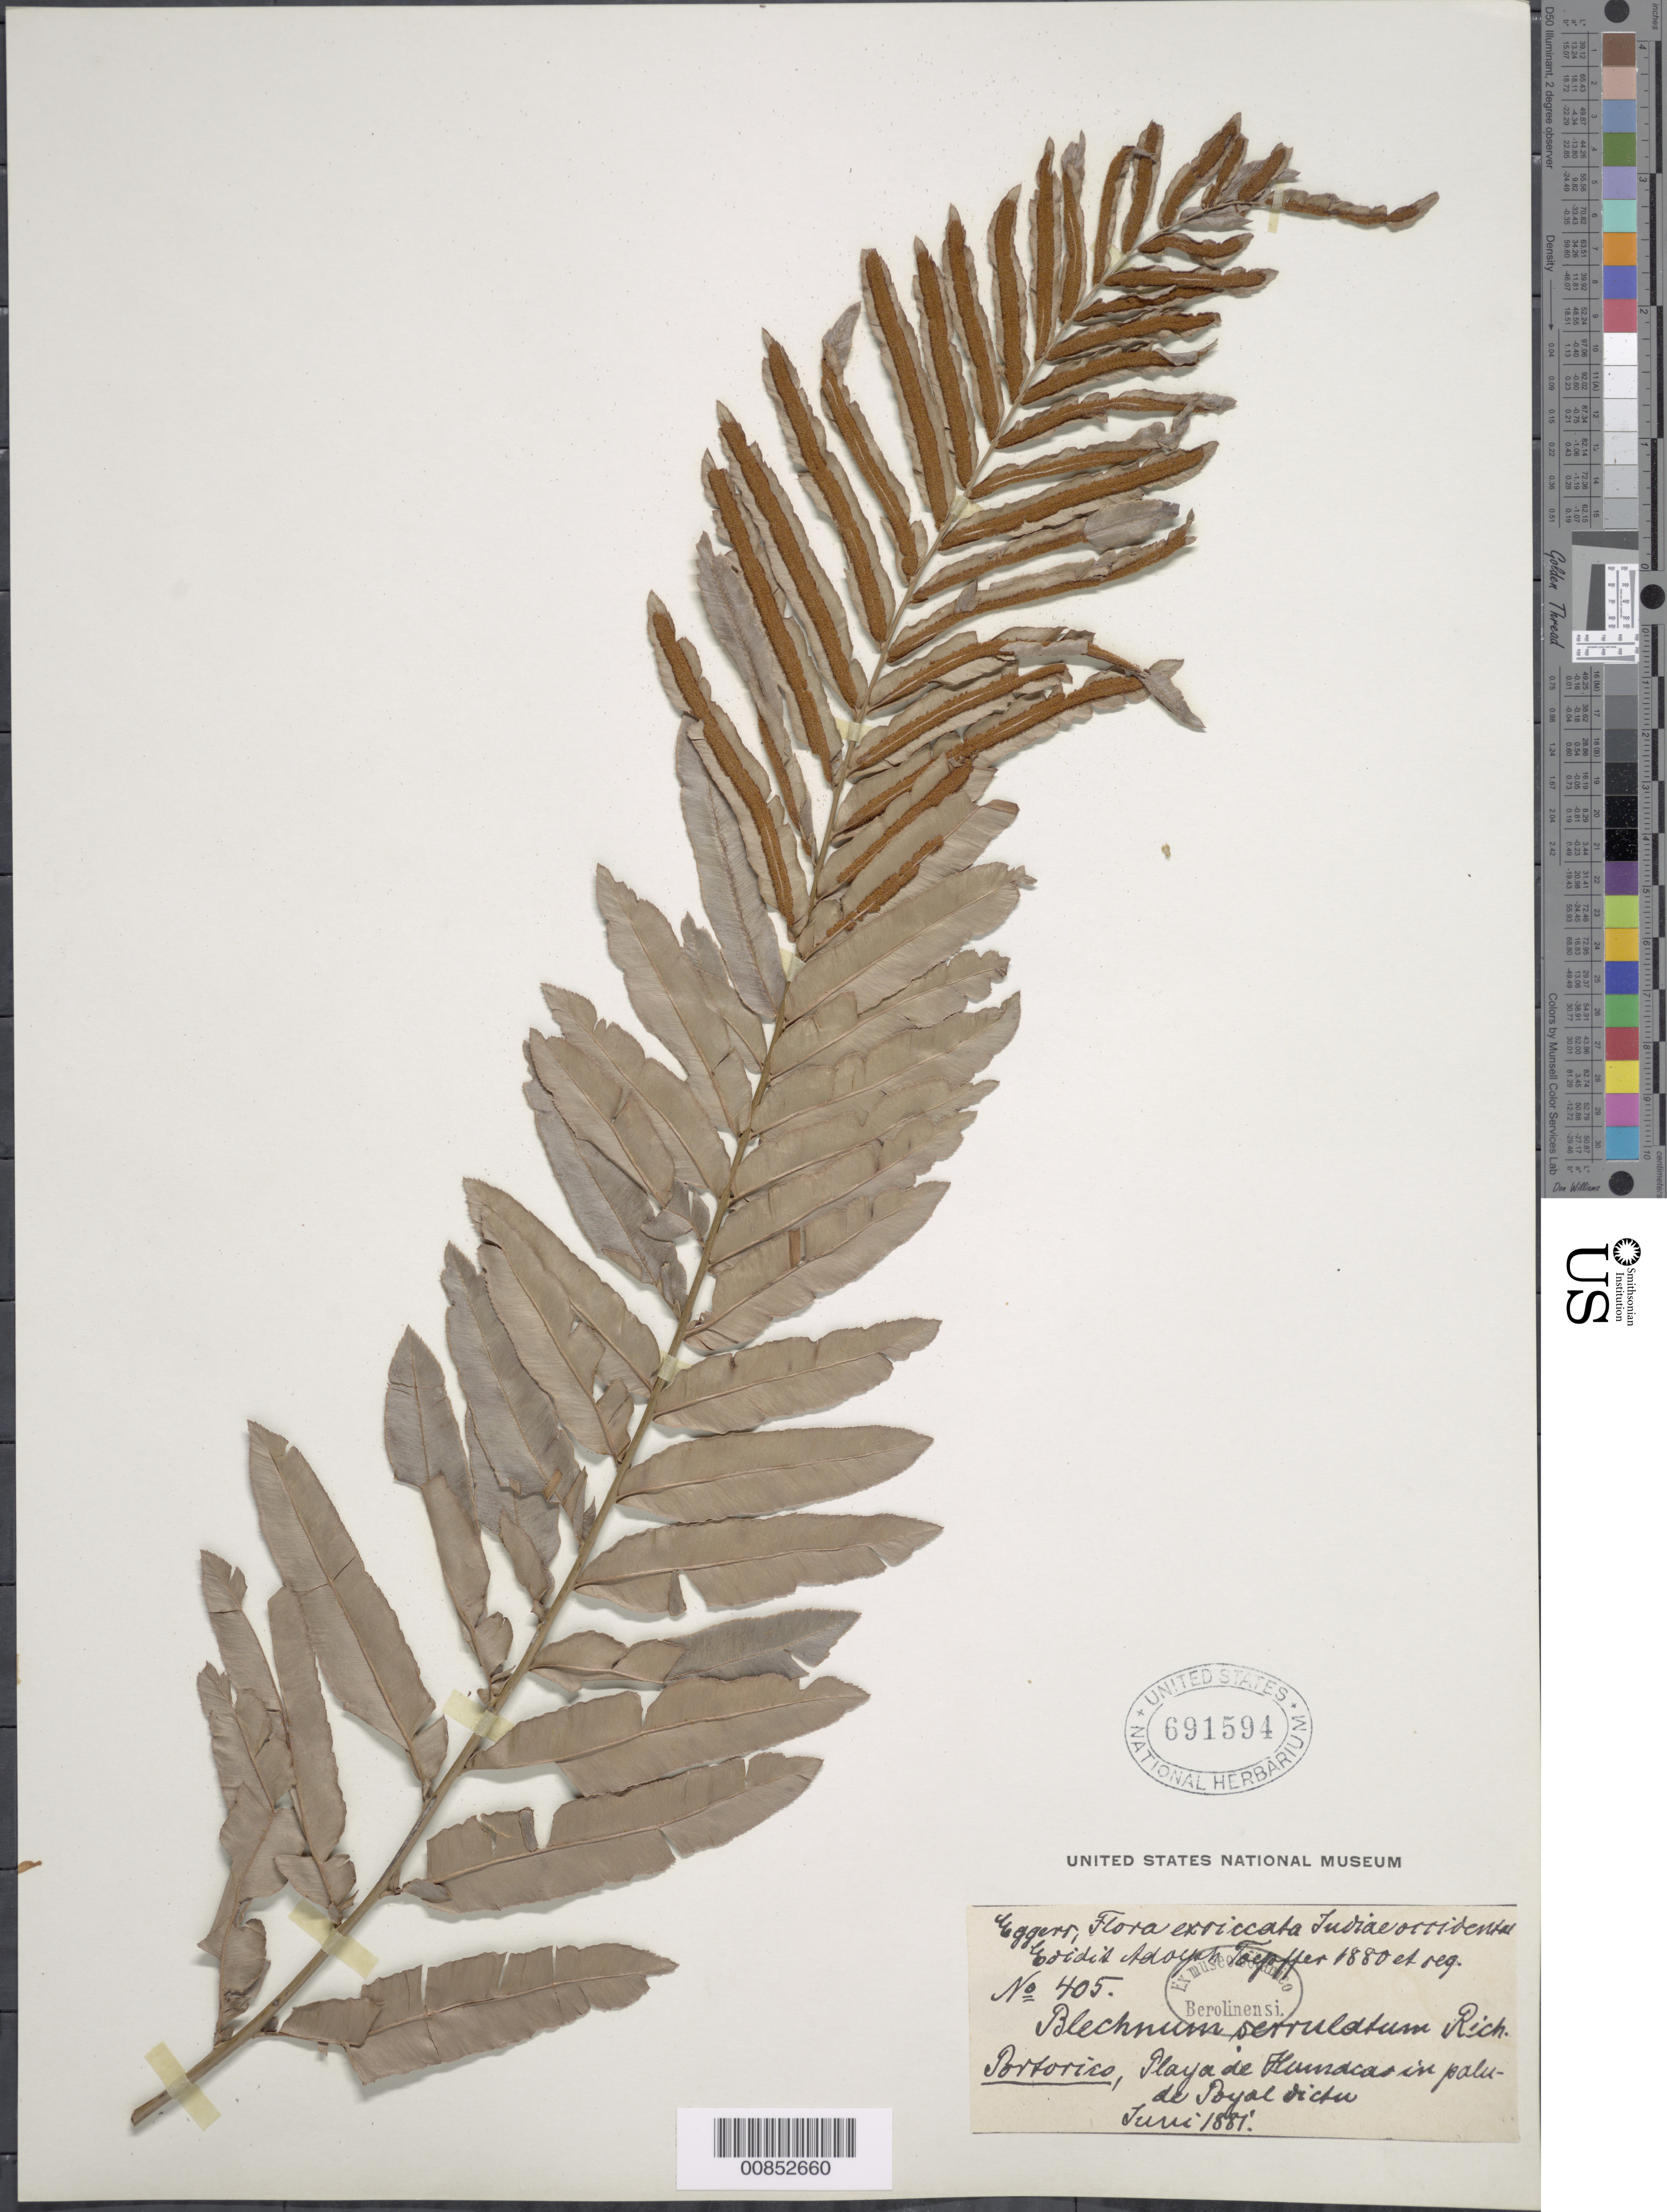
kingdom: Plantae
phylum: Tracheophyta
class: Polypodiopsida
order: Polypodiales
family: Blechnaceae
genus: Telmatoblechnum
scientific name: Telmatoblechnum serrulatum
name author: (Rich.) Perrie et al.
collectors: H. F. A. von Eggers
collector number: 405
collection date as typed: Jun 1887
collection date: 1887-06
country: Puerto Rico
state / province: Humacao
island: Puerto Rico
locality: Playa de Hunacas in palude Royal dichu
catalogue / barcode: US 691594